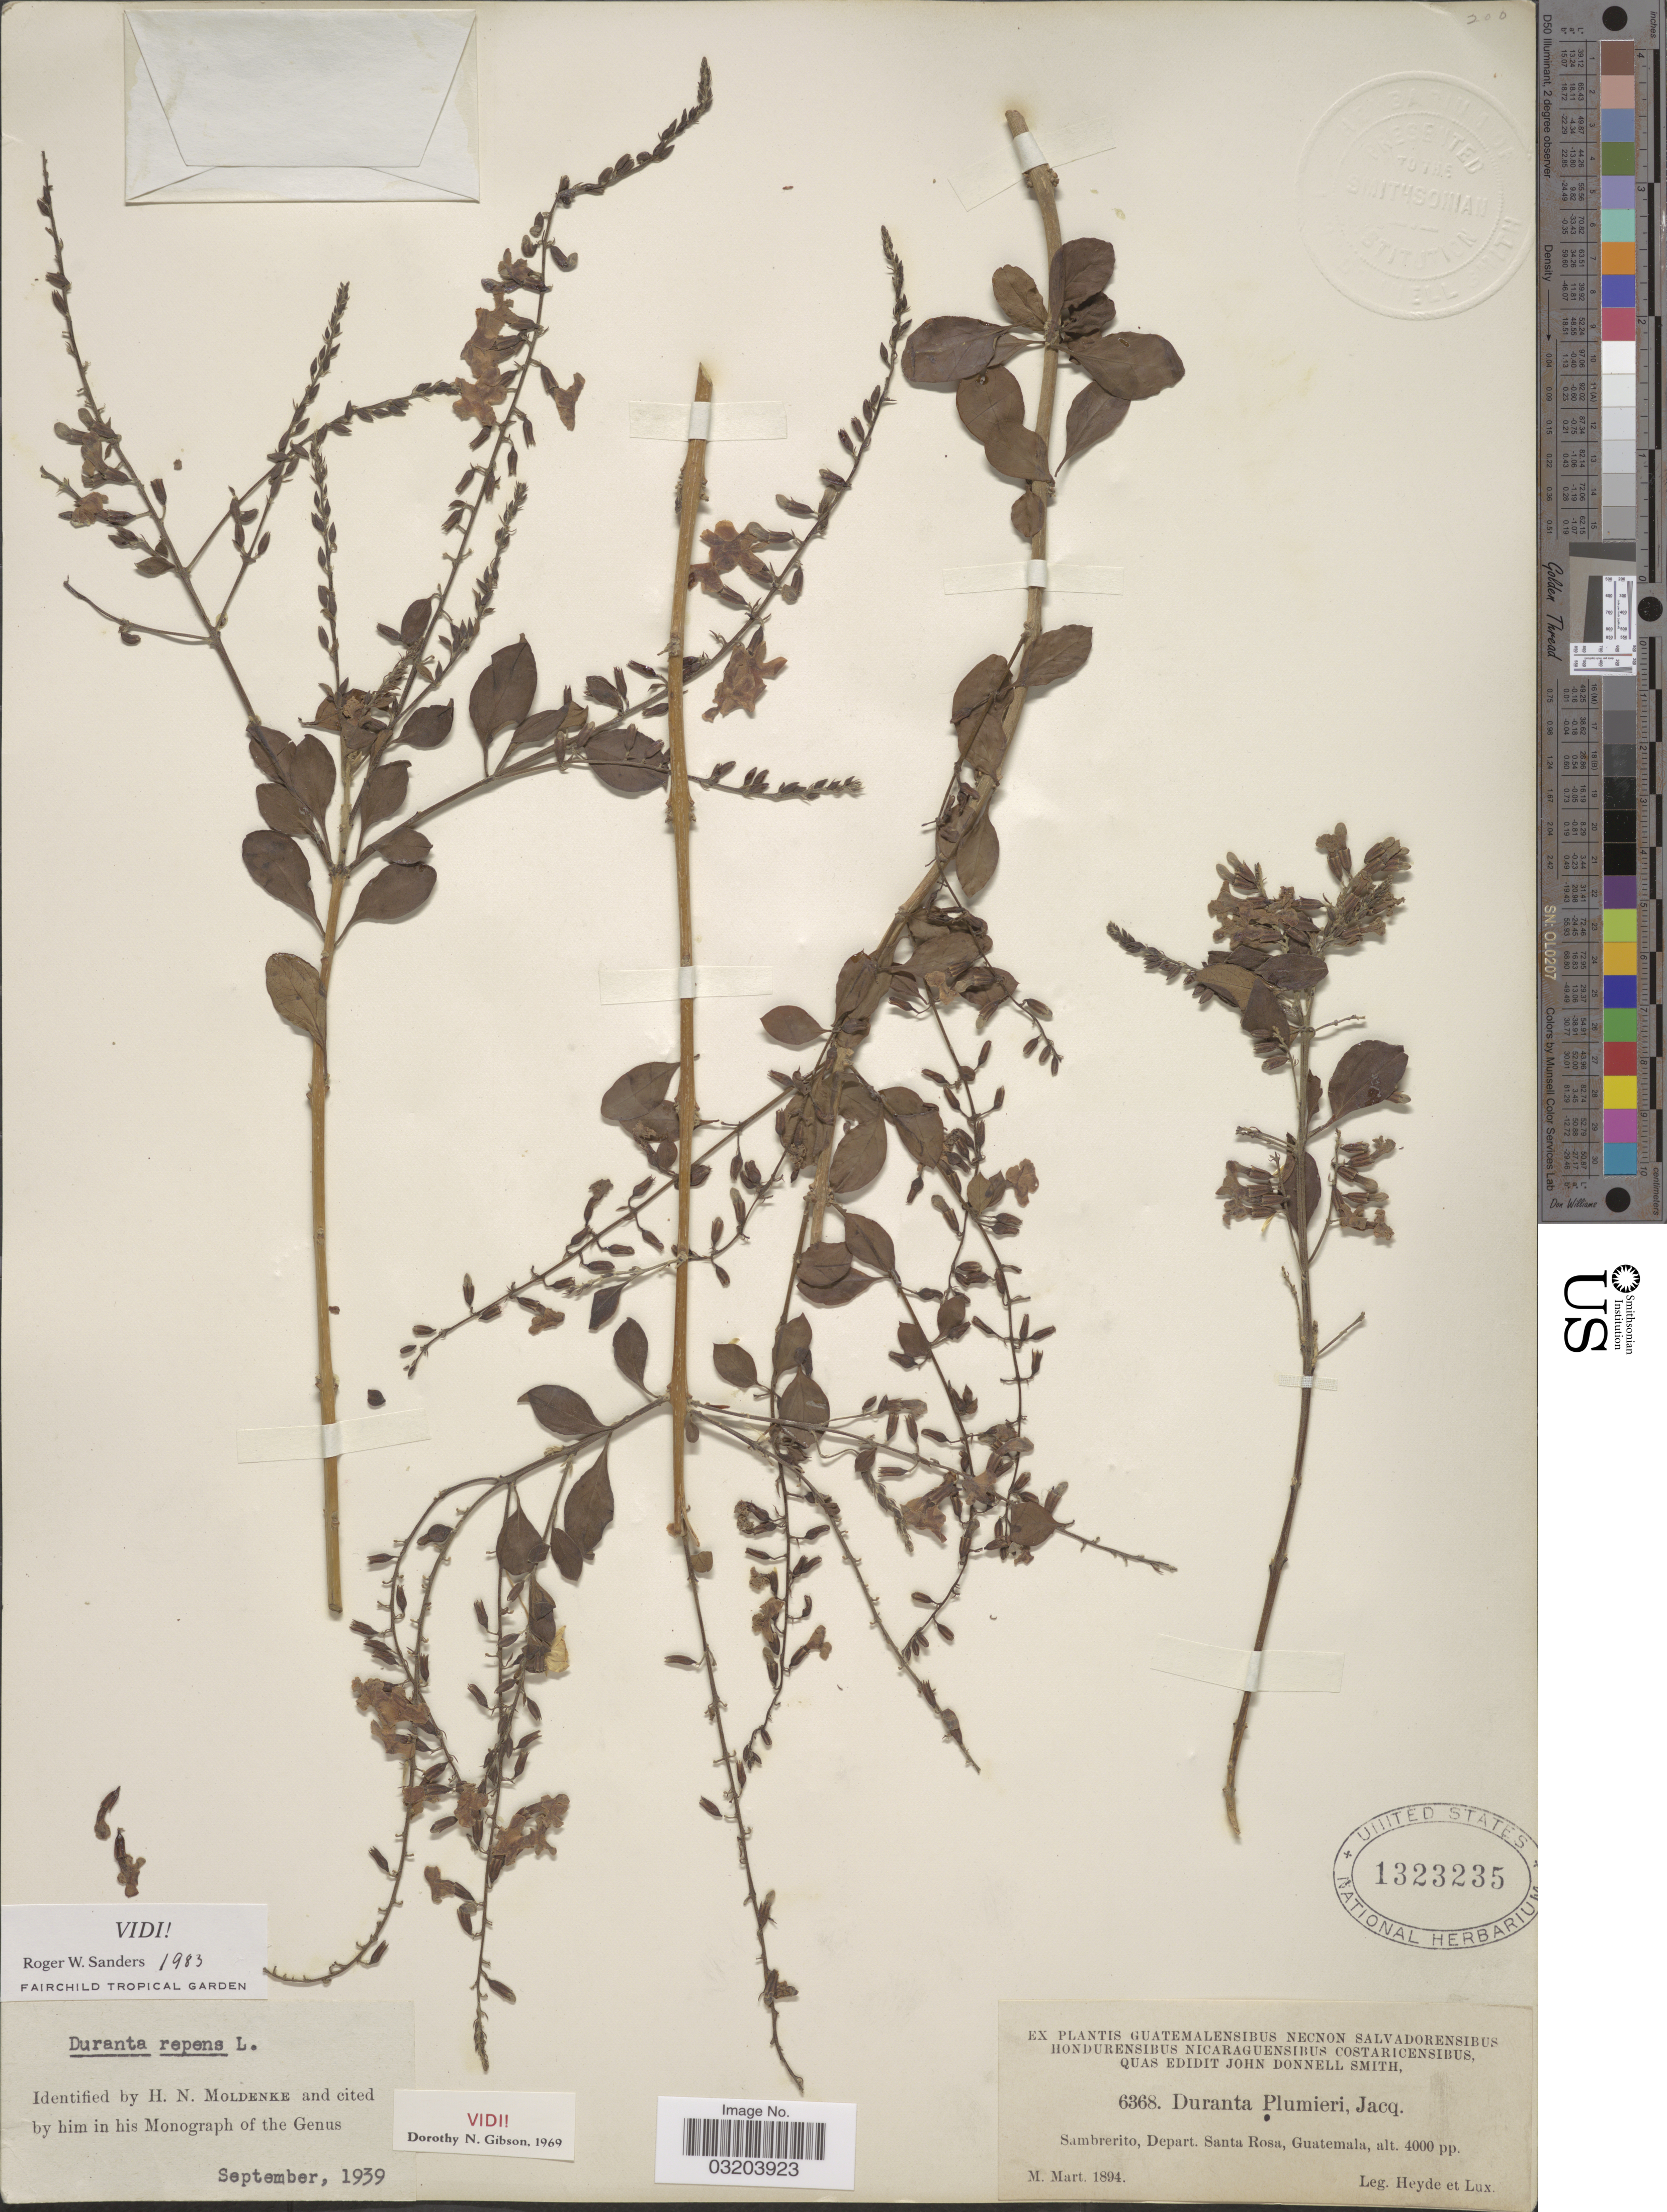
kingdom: Plantae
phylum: Tracheophyta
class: Magnoliopsida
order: Lamiales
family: Verbenaceae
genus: Duranta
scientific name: Duranta erecta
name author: L.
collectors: Heyde & Lux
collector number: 6368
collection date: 1894-03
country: Guatemala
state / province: Santa Rosa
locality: Sambrerito, Dapart. Santa Rosa.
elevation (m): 1219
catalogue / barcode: US 1323235